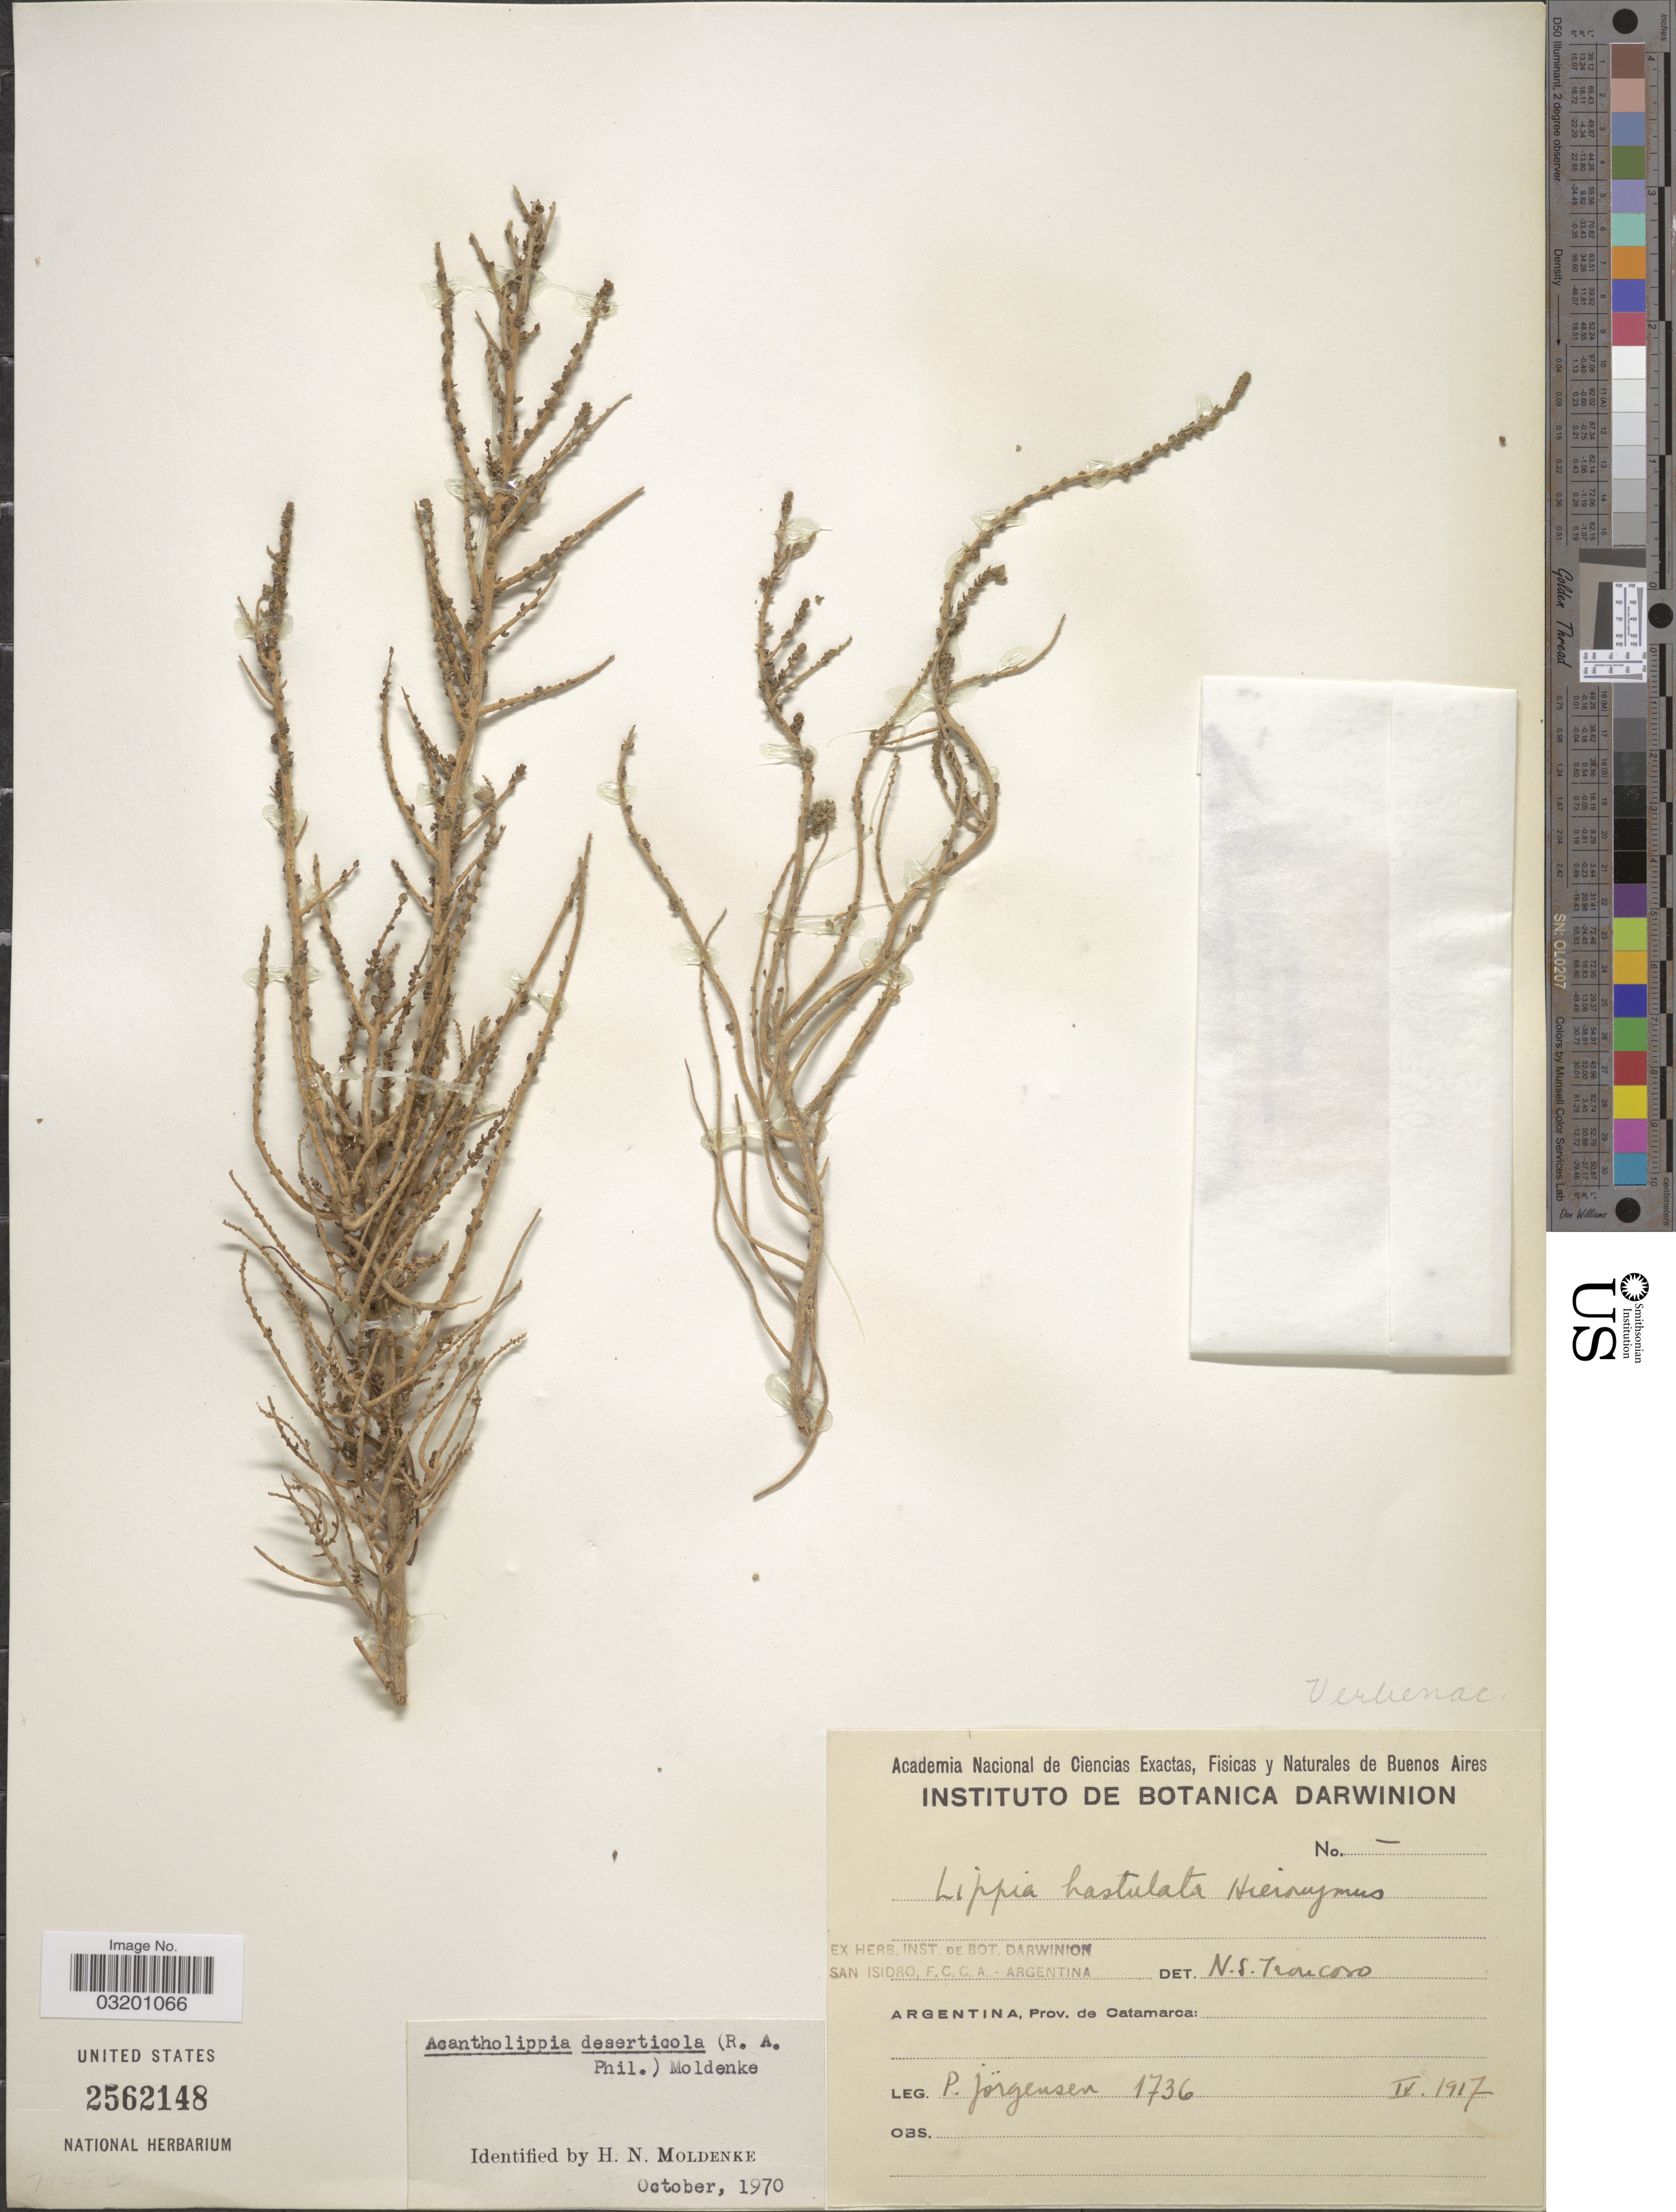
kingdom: Plantae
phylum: Tracheophyta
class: Magnoliopsida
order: Lamiales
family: Verbenaceae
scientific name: Acantholippa hastulata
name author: Griseb.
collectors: P. Jörgensen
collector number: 1736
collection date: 1917-04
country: Argentina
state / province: Catamarca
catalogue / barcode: US 2562148